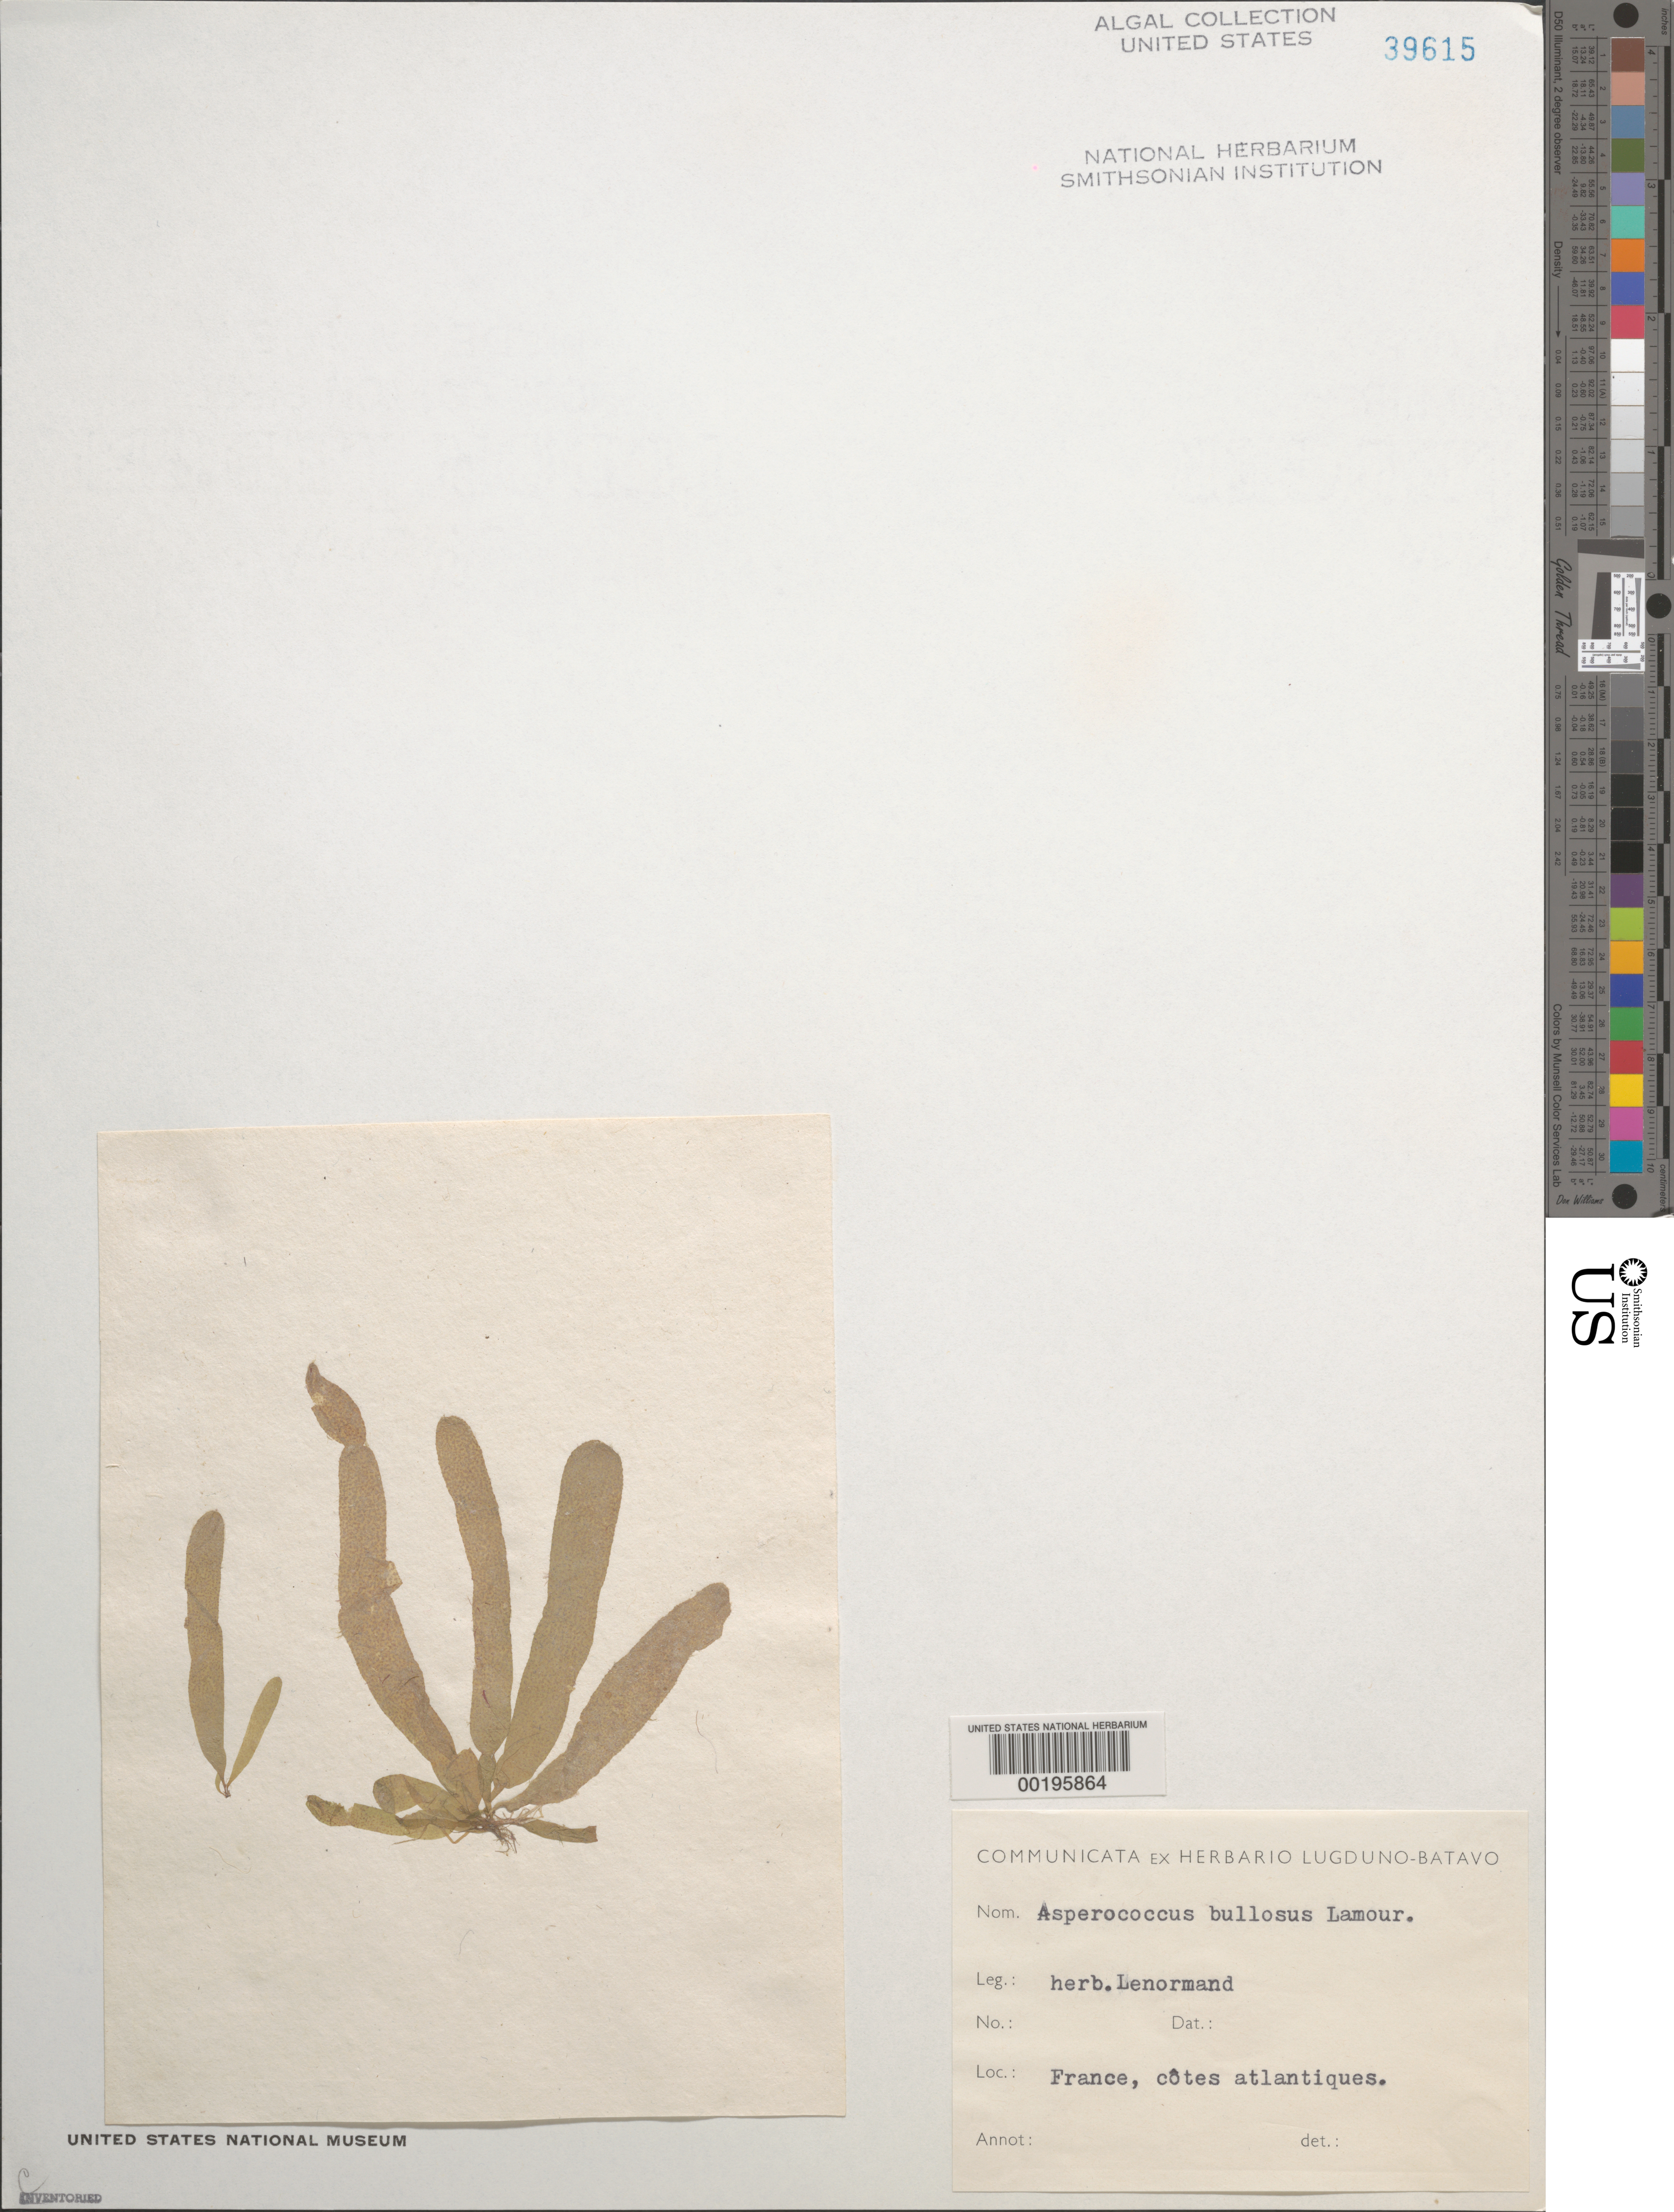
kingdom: Chromista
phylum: Ochrophyta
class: Phaeophyceae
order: Ectocarpales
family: Chordariaceae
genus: Asperococcus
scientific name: Asperococcus bullosus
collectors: S. Lenormand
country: France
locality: Atlantic coast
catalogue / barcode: US 39615